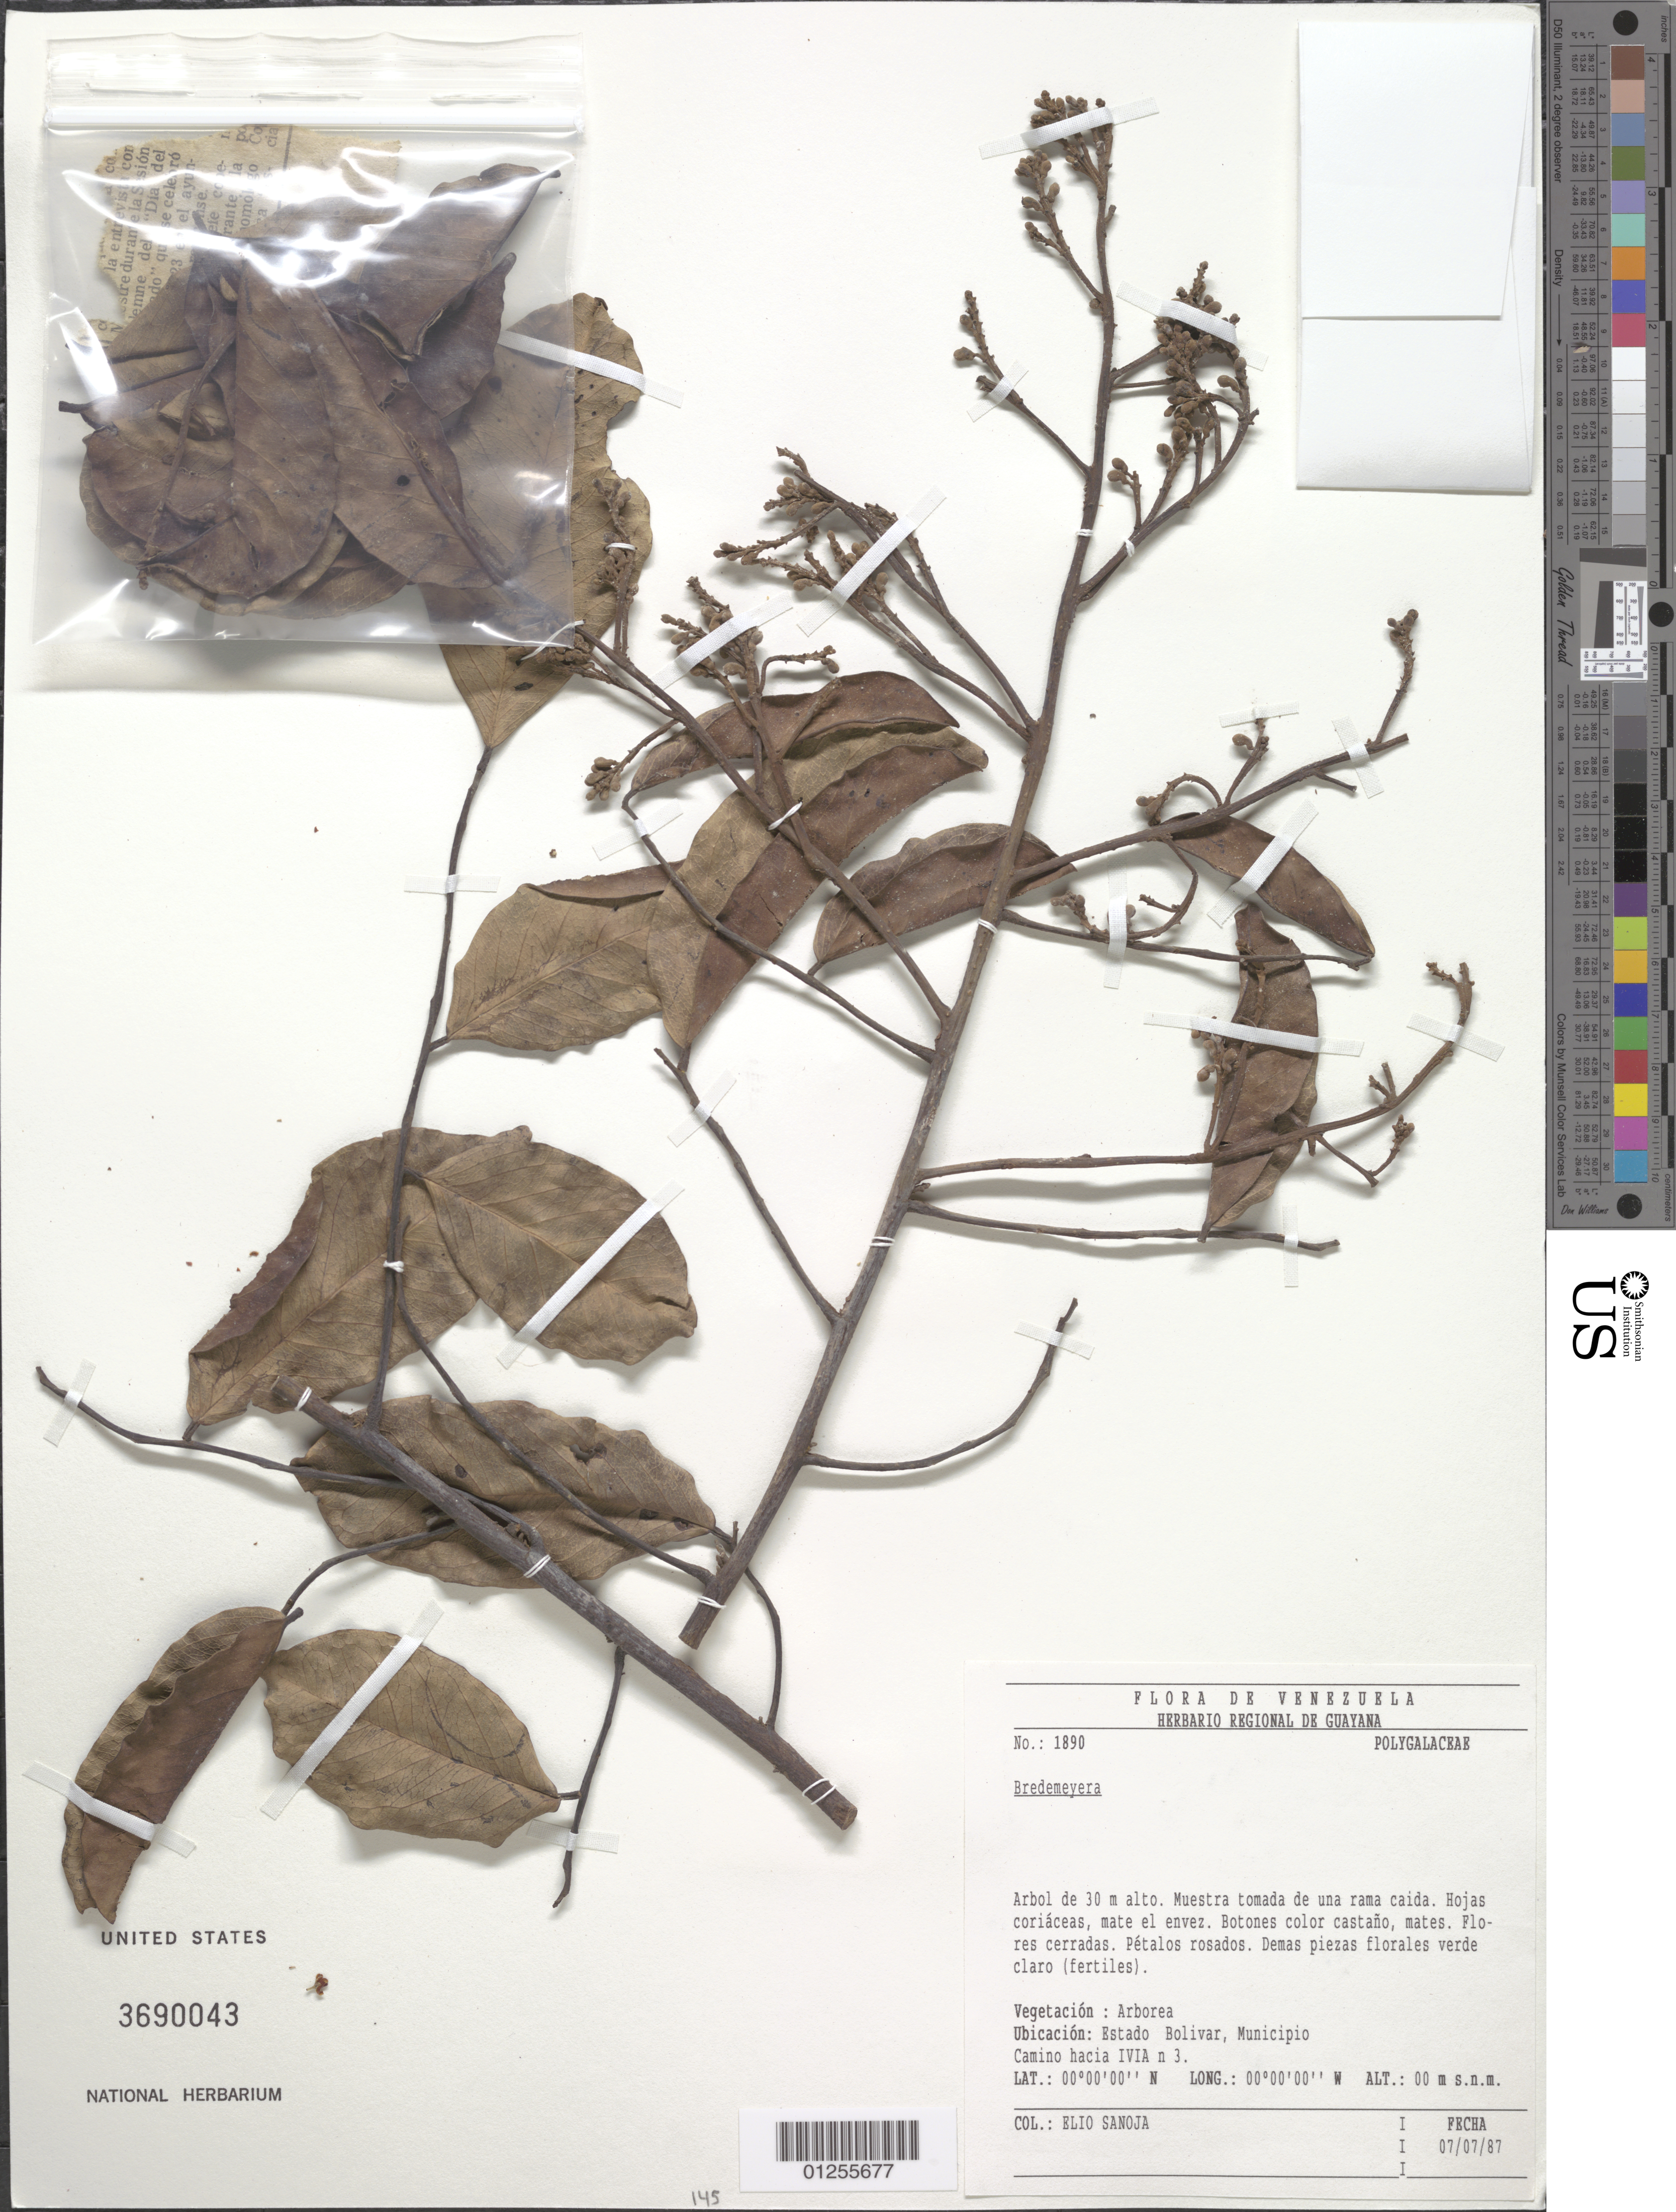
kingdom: Plantae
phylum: Tracheophyta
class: Magnoliopsida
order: Fabales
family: Polygalaceae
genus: Bredemeyera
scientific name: Bredemeyera sp.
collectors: E. Sanoja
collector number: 1890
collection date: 1987-07-07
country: Venezuela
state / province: Bolívar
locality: Camino hacia IVIA n. 3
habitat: Arborea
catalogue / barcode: US 3690043